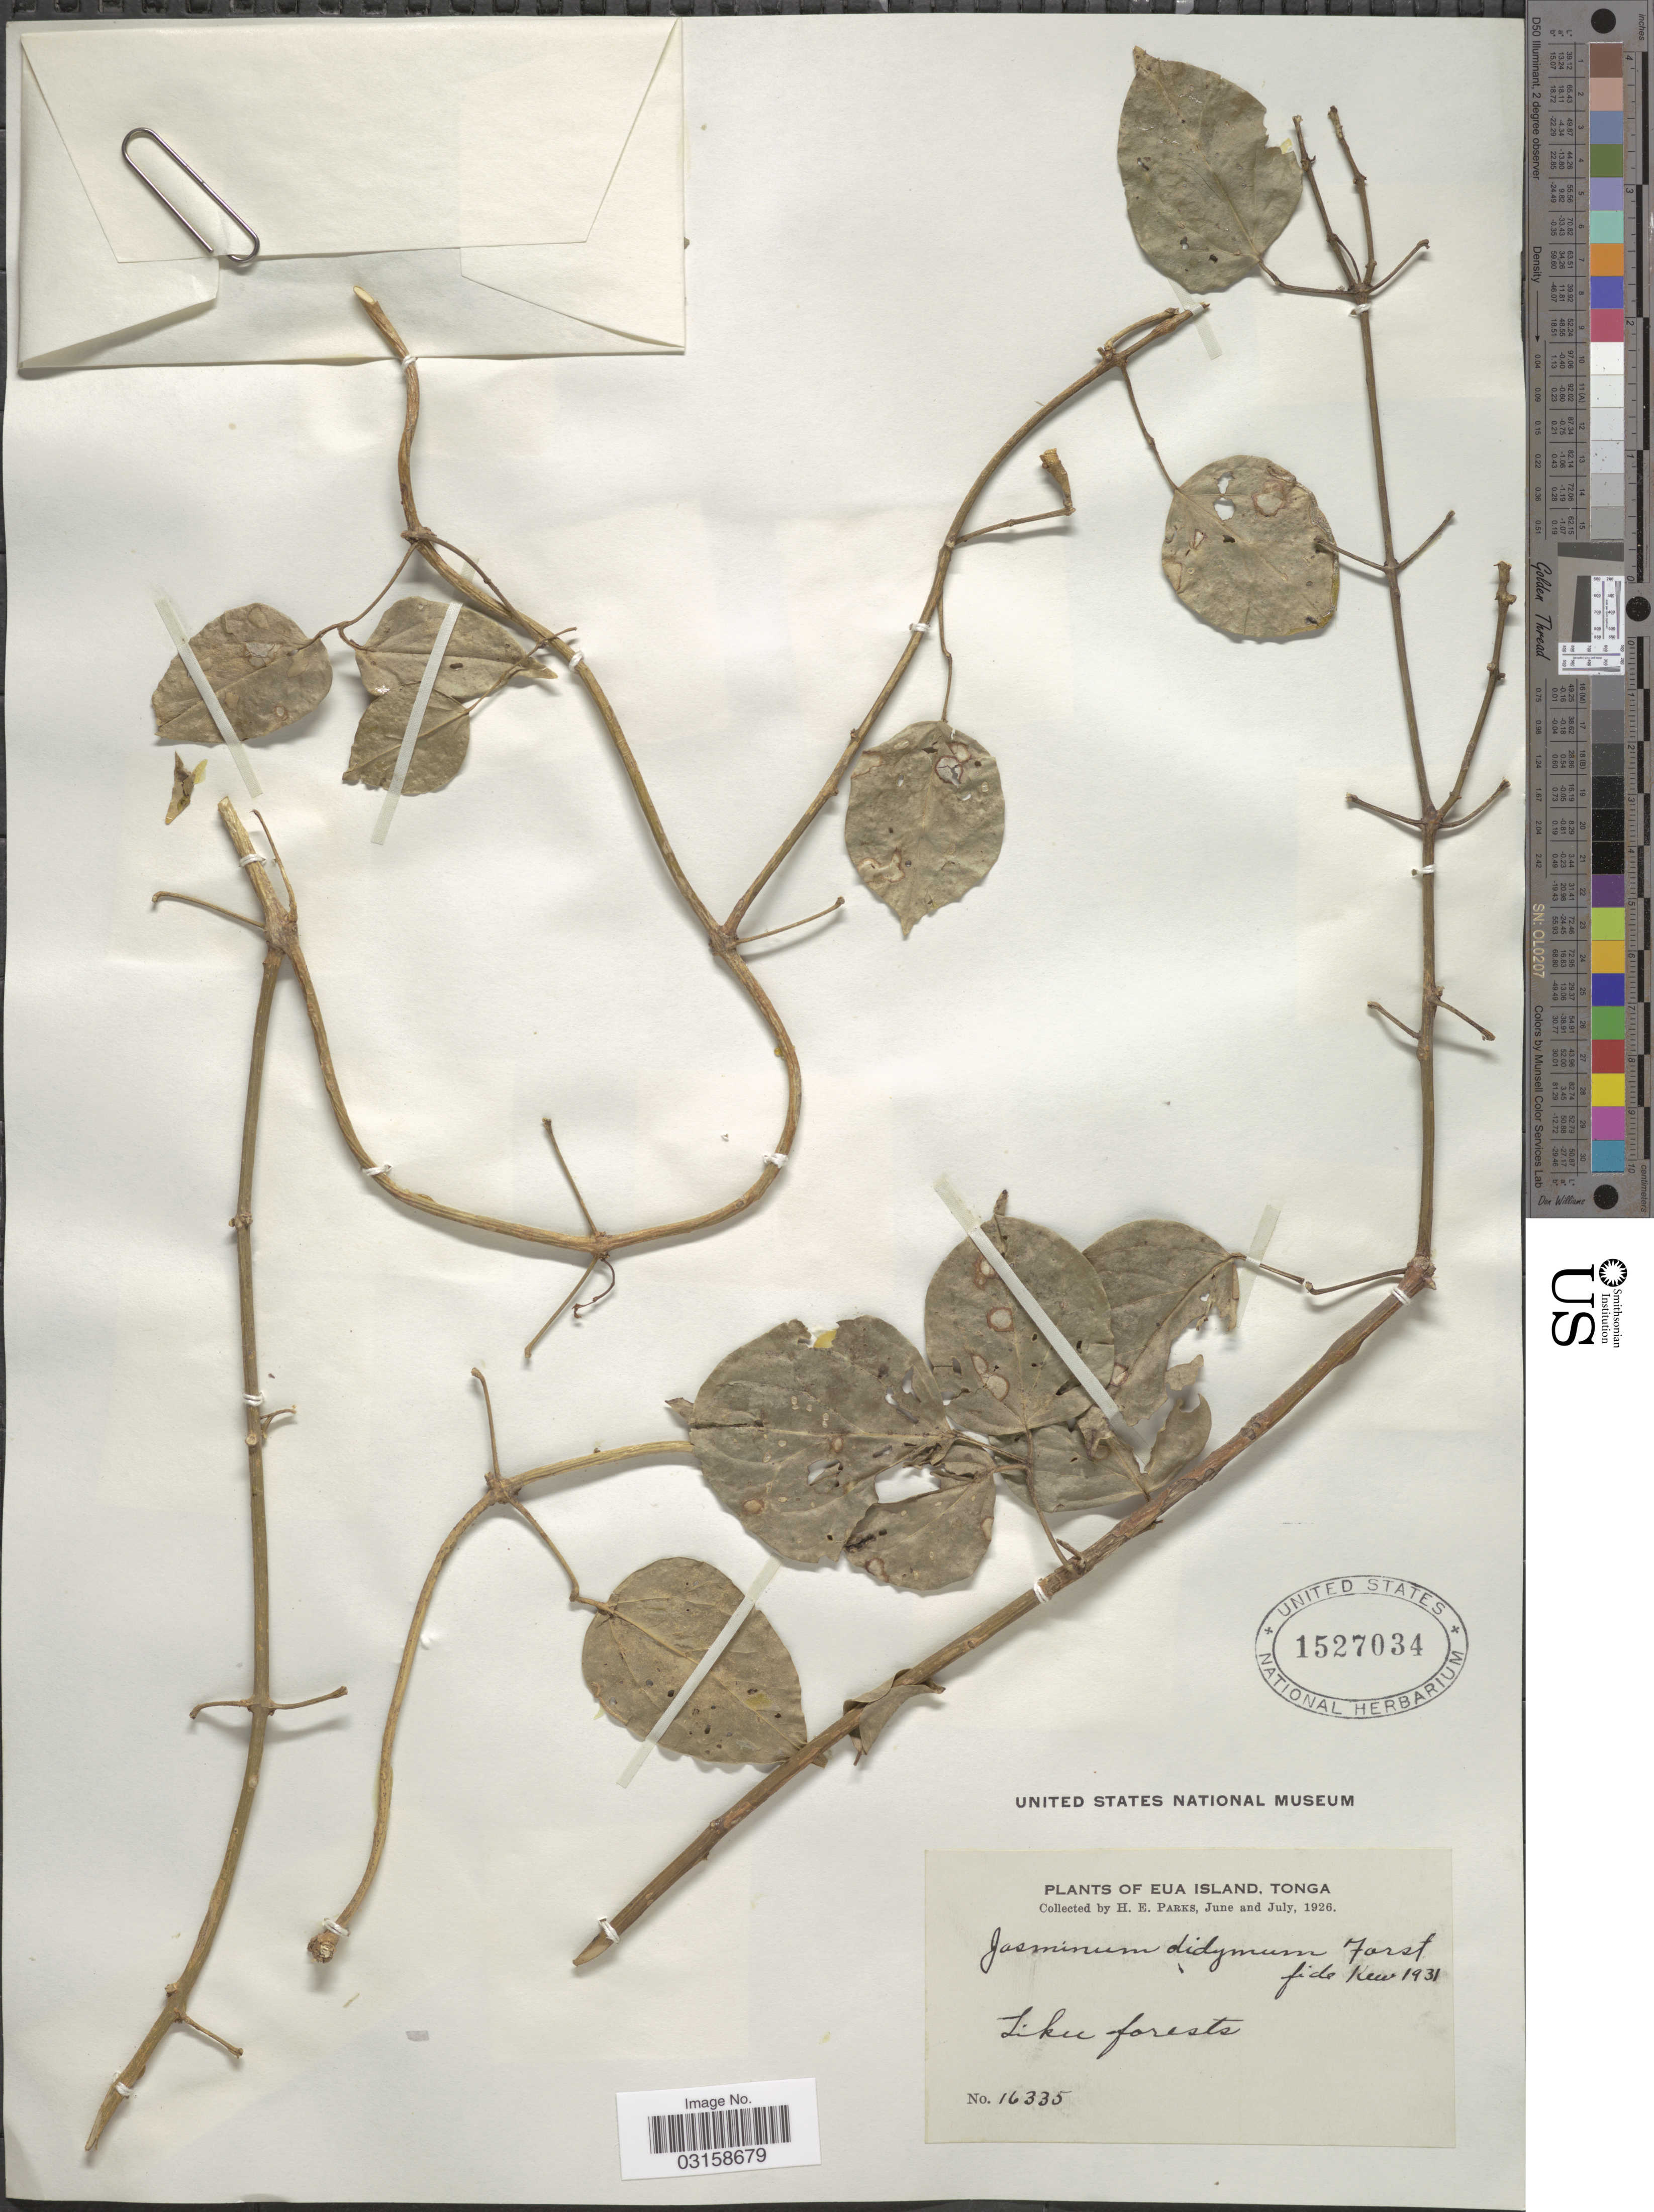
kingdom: Plantae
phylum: Tracheophyta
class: Magnoliopsida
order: Lamiales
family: Oleaceae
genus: Jasminum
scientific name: Jasminum didymum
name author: G. Forst.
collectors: H. E. Parks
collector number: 16335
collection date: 1926-06/1926-07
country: Tonga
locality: Eua Island. Liku forests.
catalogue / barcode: US 1527034